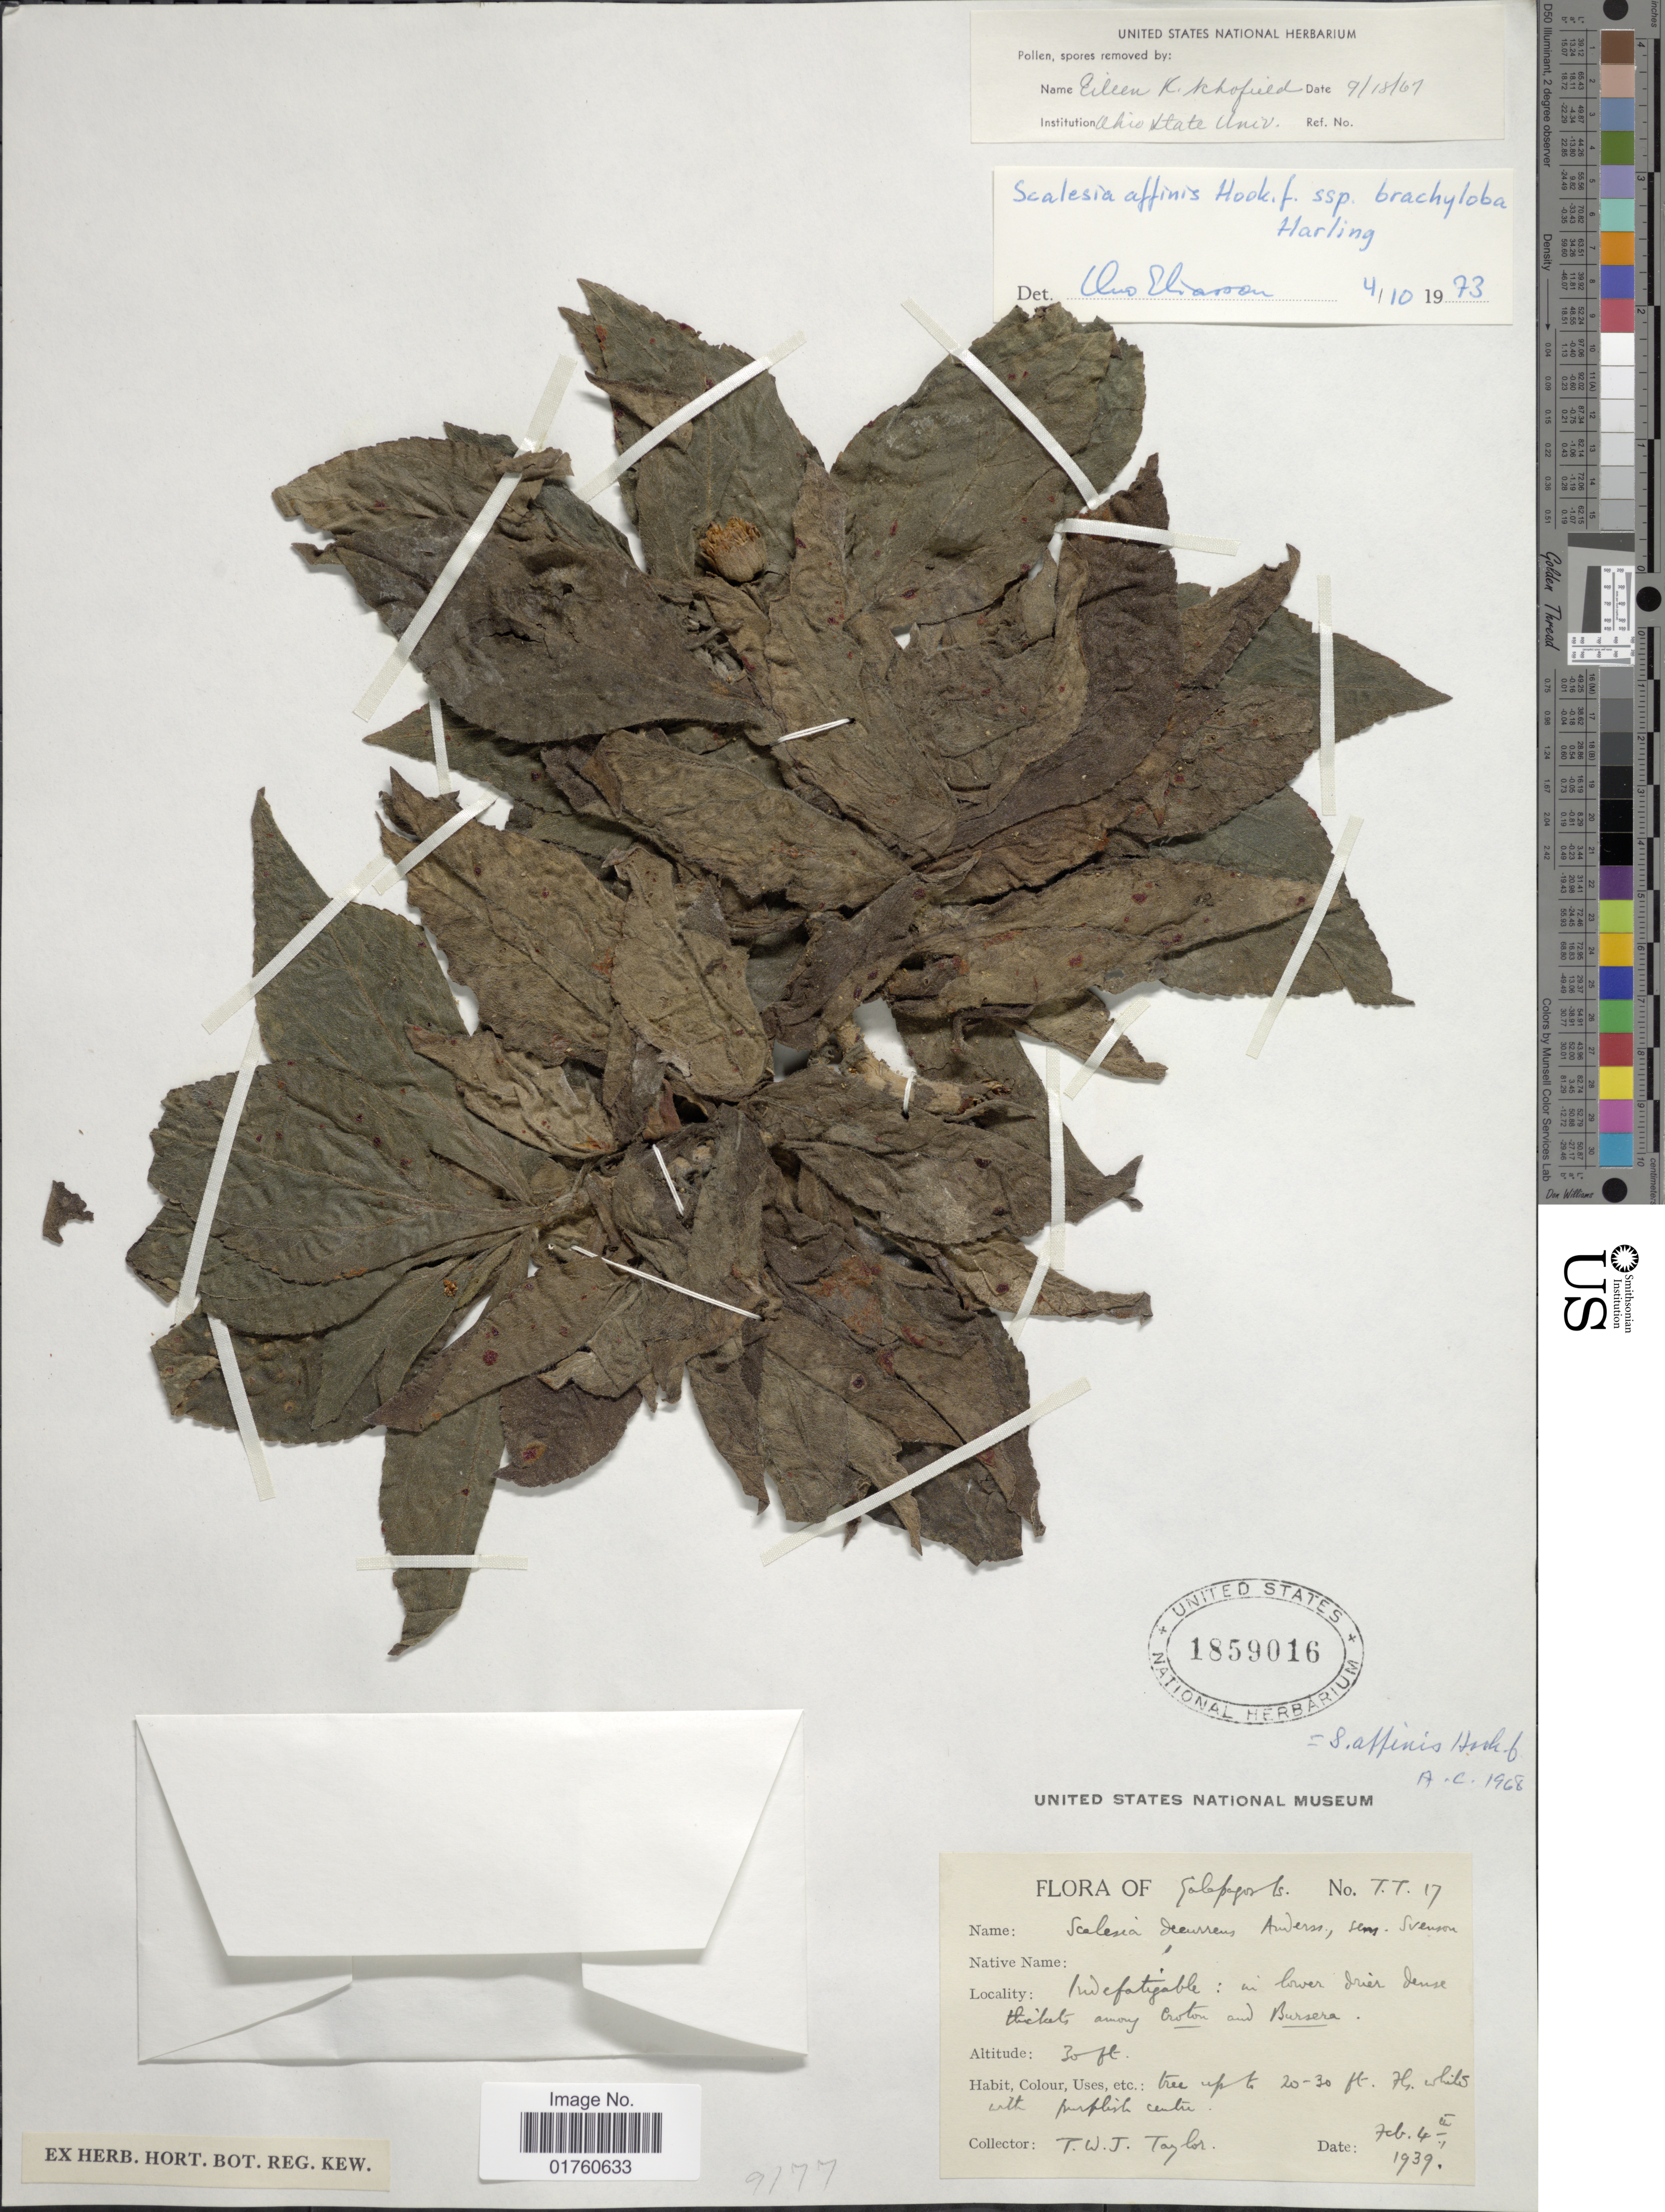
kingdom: Plantae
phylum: Tracheophyta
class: Magnoliopsida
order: Asterales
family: Asteraceae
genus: Scalesia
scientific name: Scalesia affinis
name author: Hook. f.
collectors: T. W. J. Taylor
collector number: T.T. 17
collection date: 1939-02-04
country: Ecuador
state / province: Colón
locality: Galapagos Is, Indefatigable: in lower drier dense thickets among Croton and Bursera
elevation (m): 9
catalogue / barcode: US 1859016